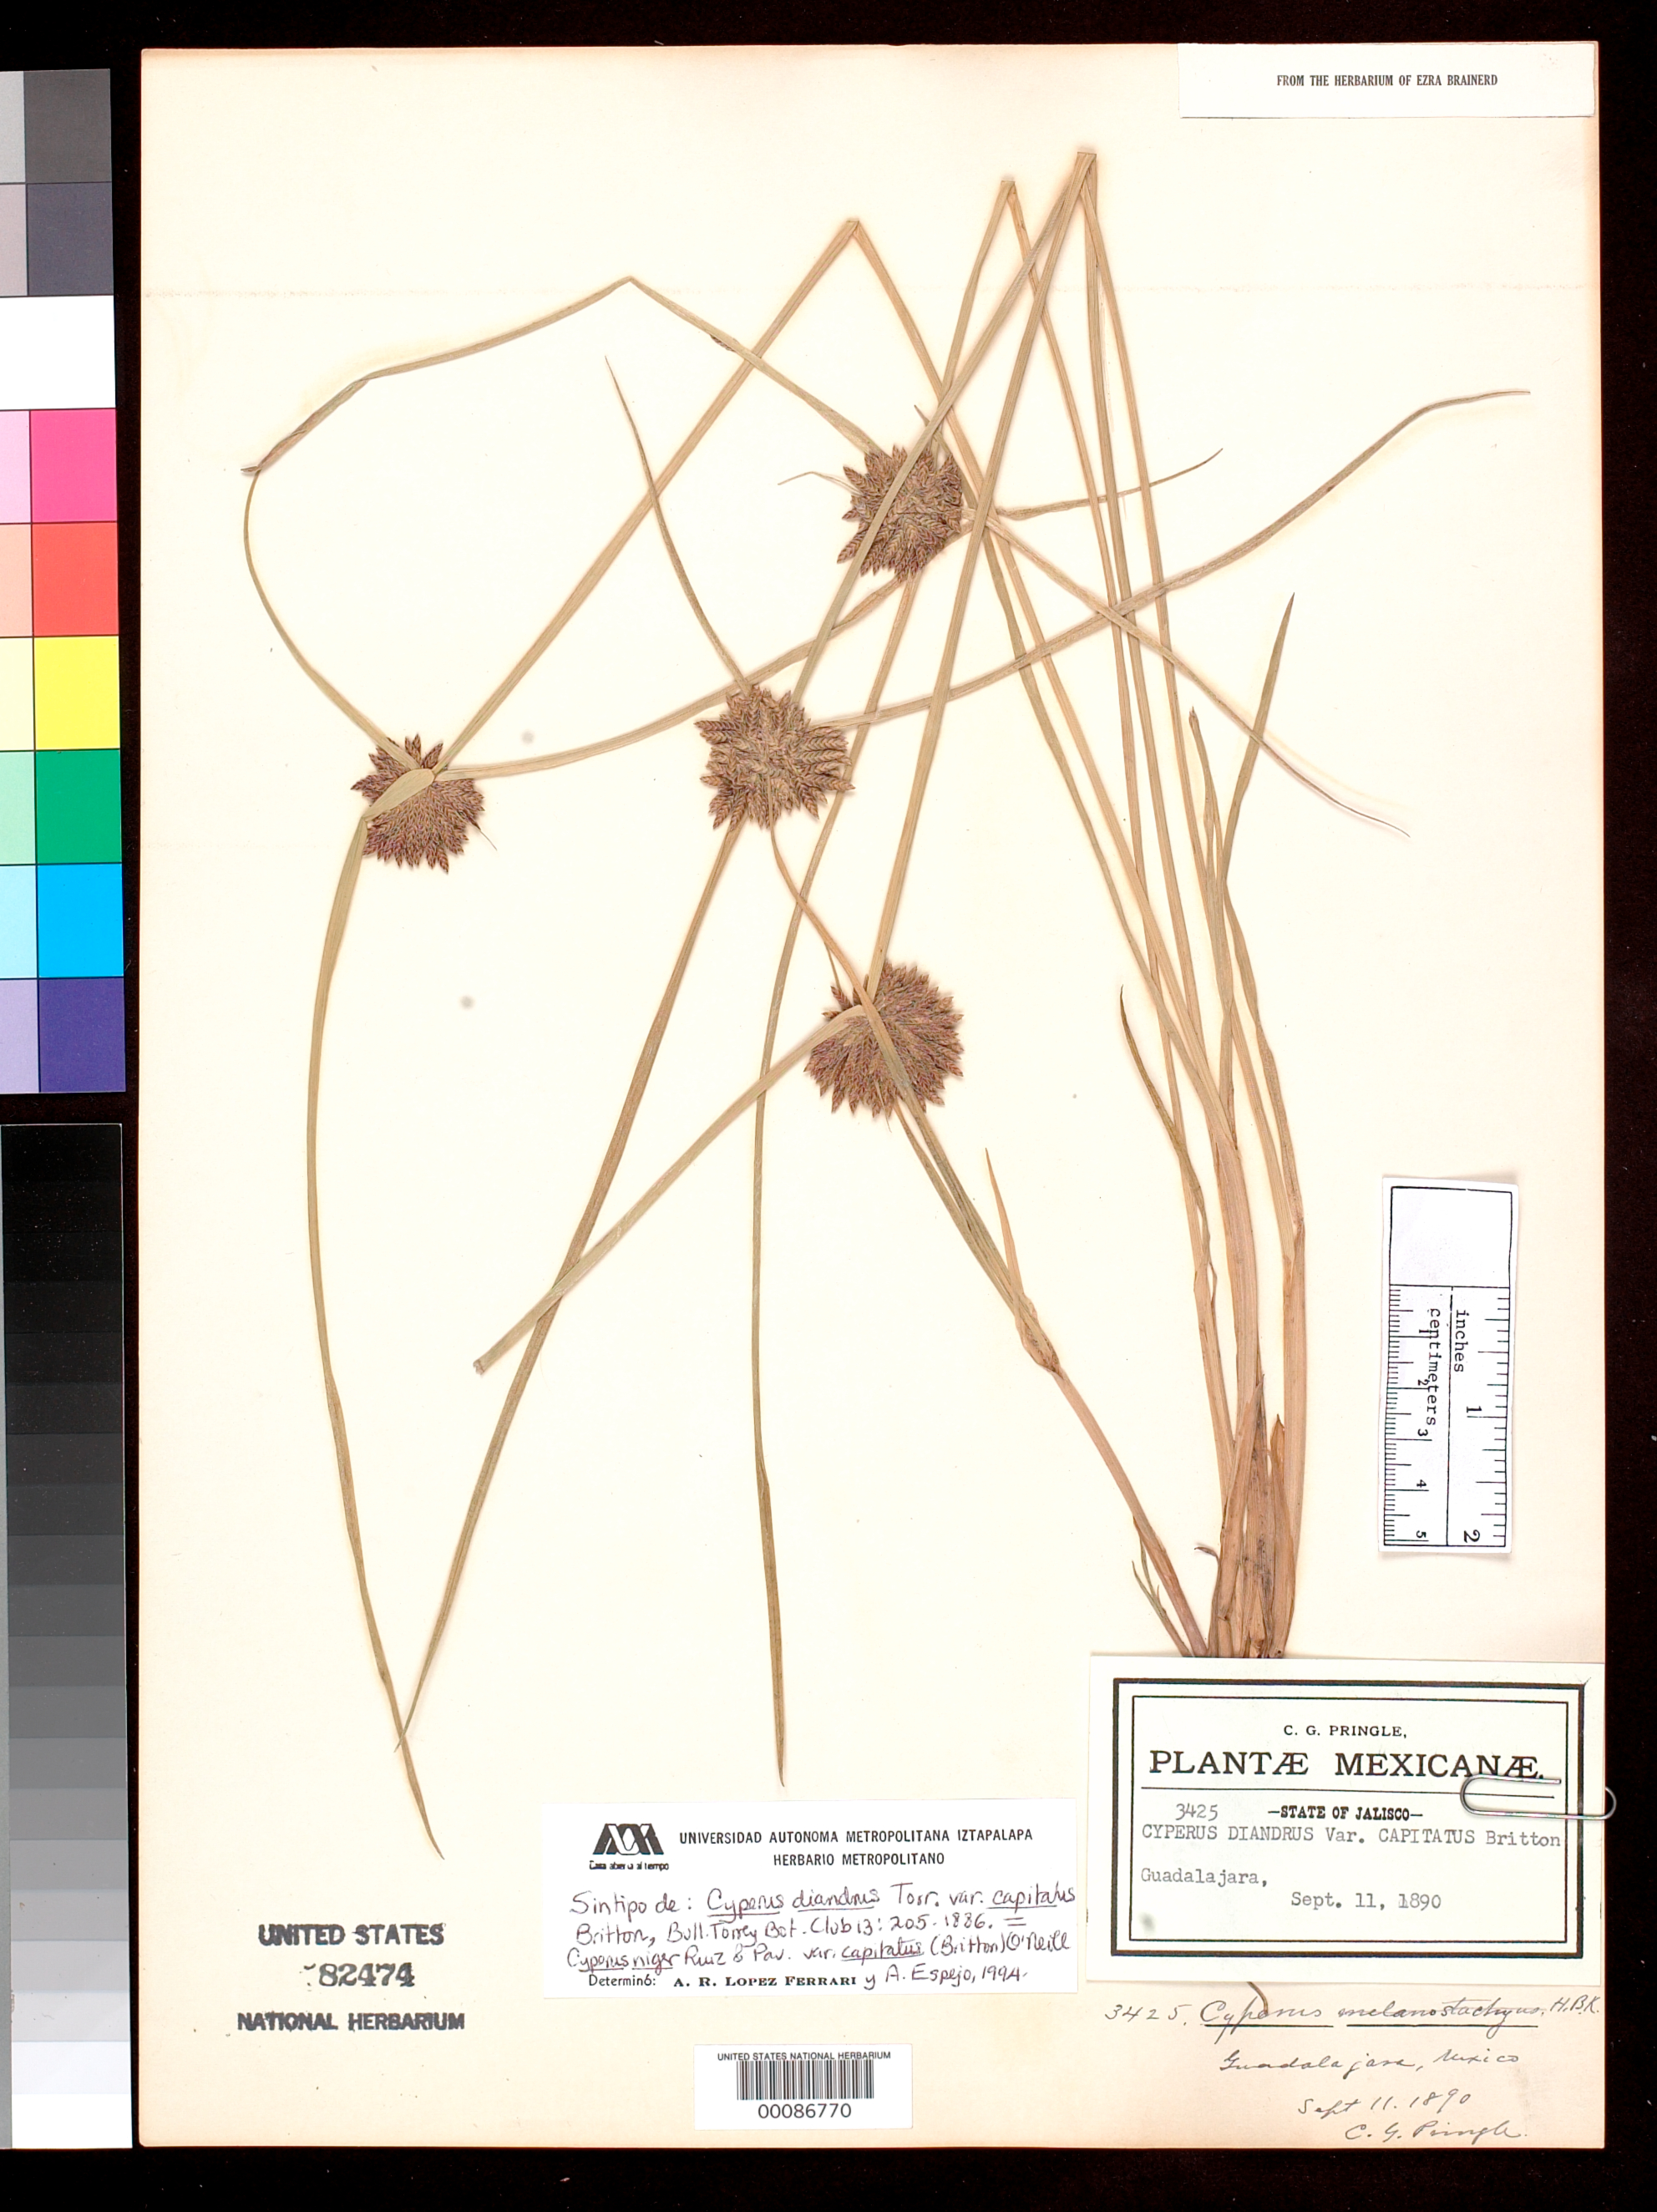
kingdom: Plantae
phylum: Tracheophyta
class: Liliopsida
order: Poales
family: Cyperaceae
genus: Cyperus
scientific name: Cyperus niger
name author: Ruiz & Pav.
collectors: C. G. Pringle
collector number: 3425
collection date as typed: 11 Sep 1890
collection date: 1890-09-11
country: Mexico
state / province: Jalisco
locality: Guadalajara.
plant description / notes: This specimen was formerly included in the Type Register and was annotated by A.R. Lopez Ferrari & A. Espejo (1994) as "sintipo" of Cyperus diandrus var. capitatus Britton but unclear why. Name was published in 1886 but specimen was collected in 1890.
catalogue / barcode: US 82474